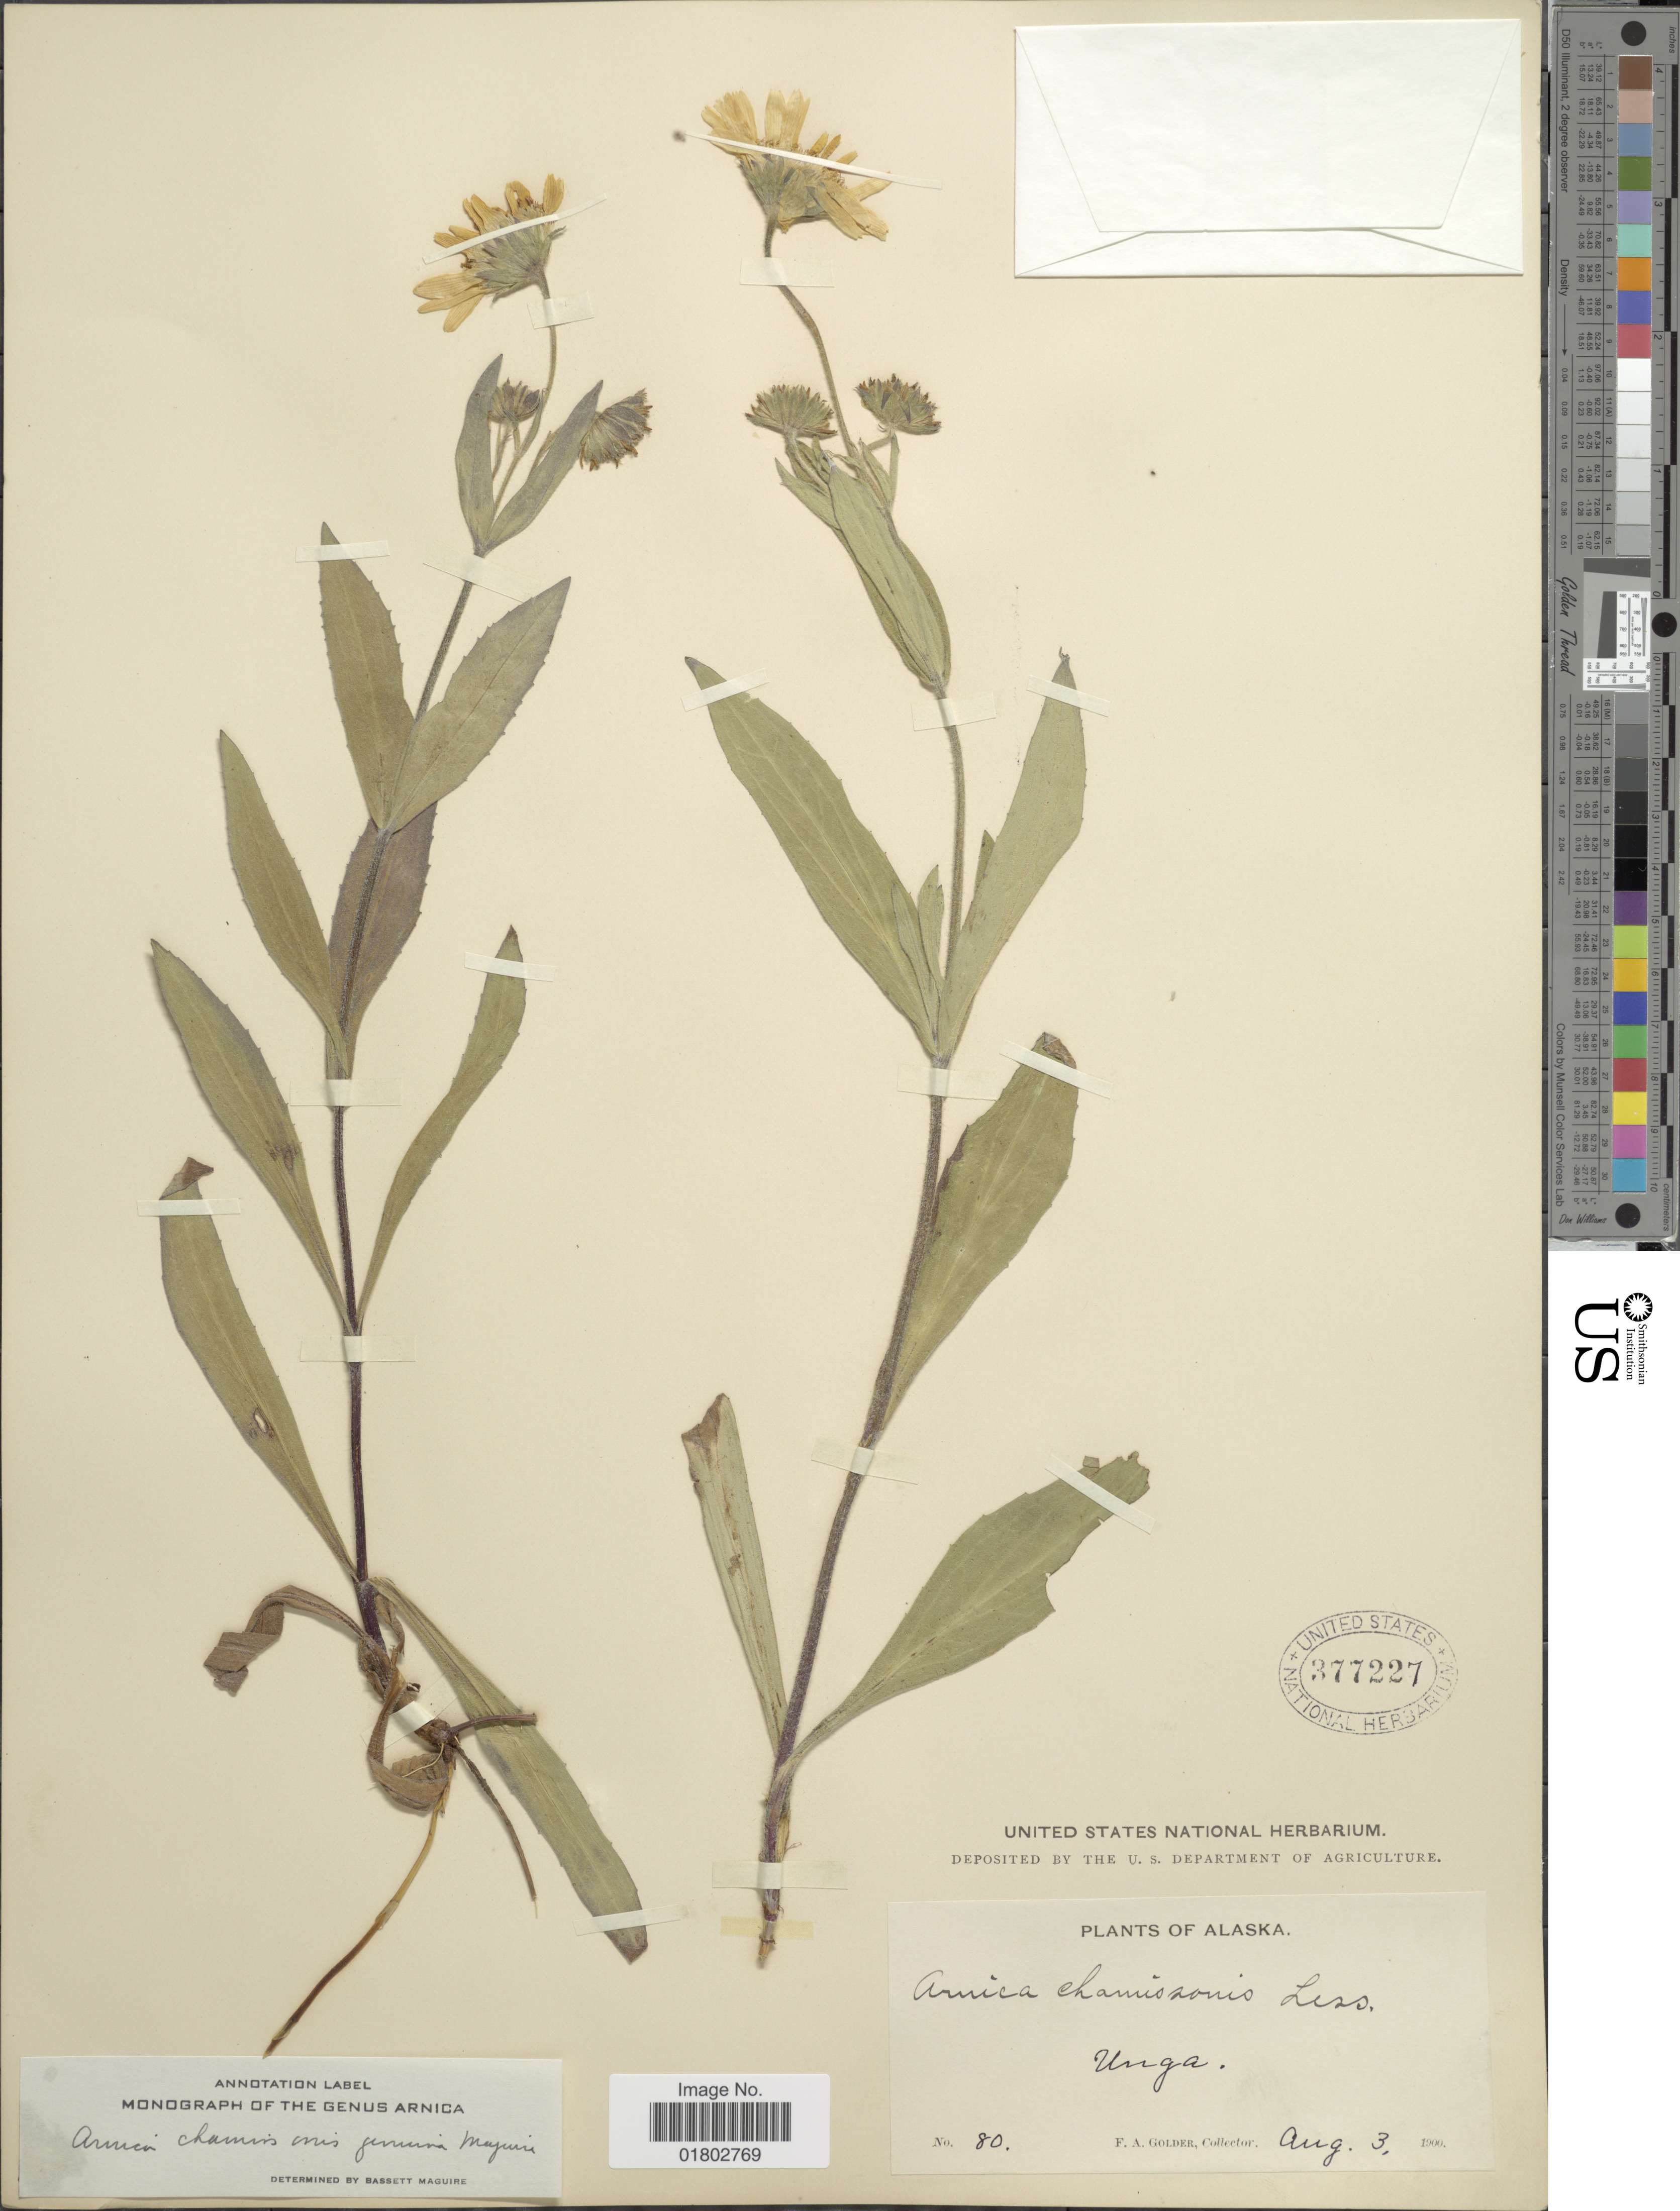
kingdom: Plantae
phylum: Tracheophyta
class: Magnoliopsida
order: Asterales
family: Asteraceae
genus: Arnica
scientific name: Arnica chamissonis subsp. genuina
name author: Maguire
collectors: F. Golder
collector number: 80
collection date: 1900-08-03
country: United States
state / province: Alaska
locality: Unga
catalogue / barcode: US 377227